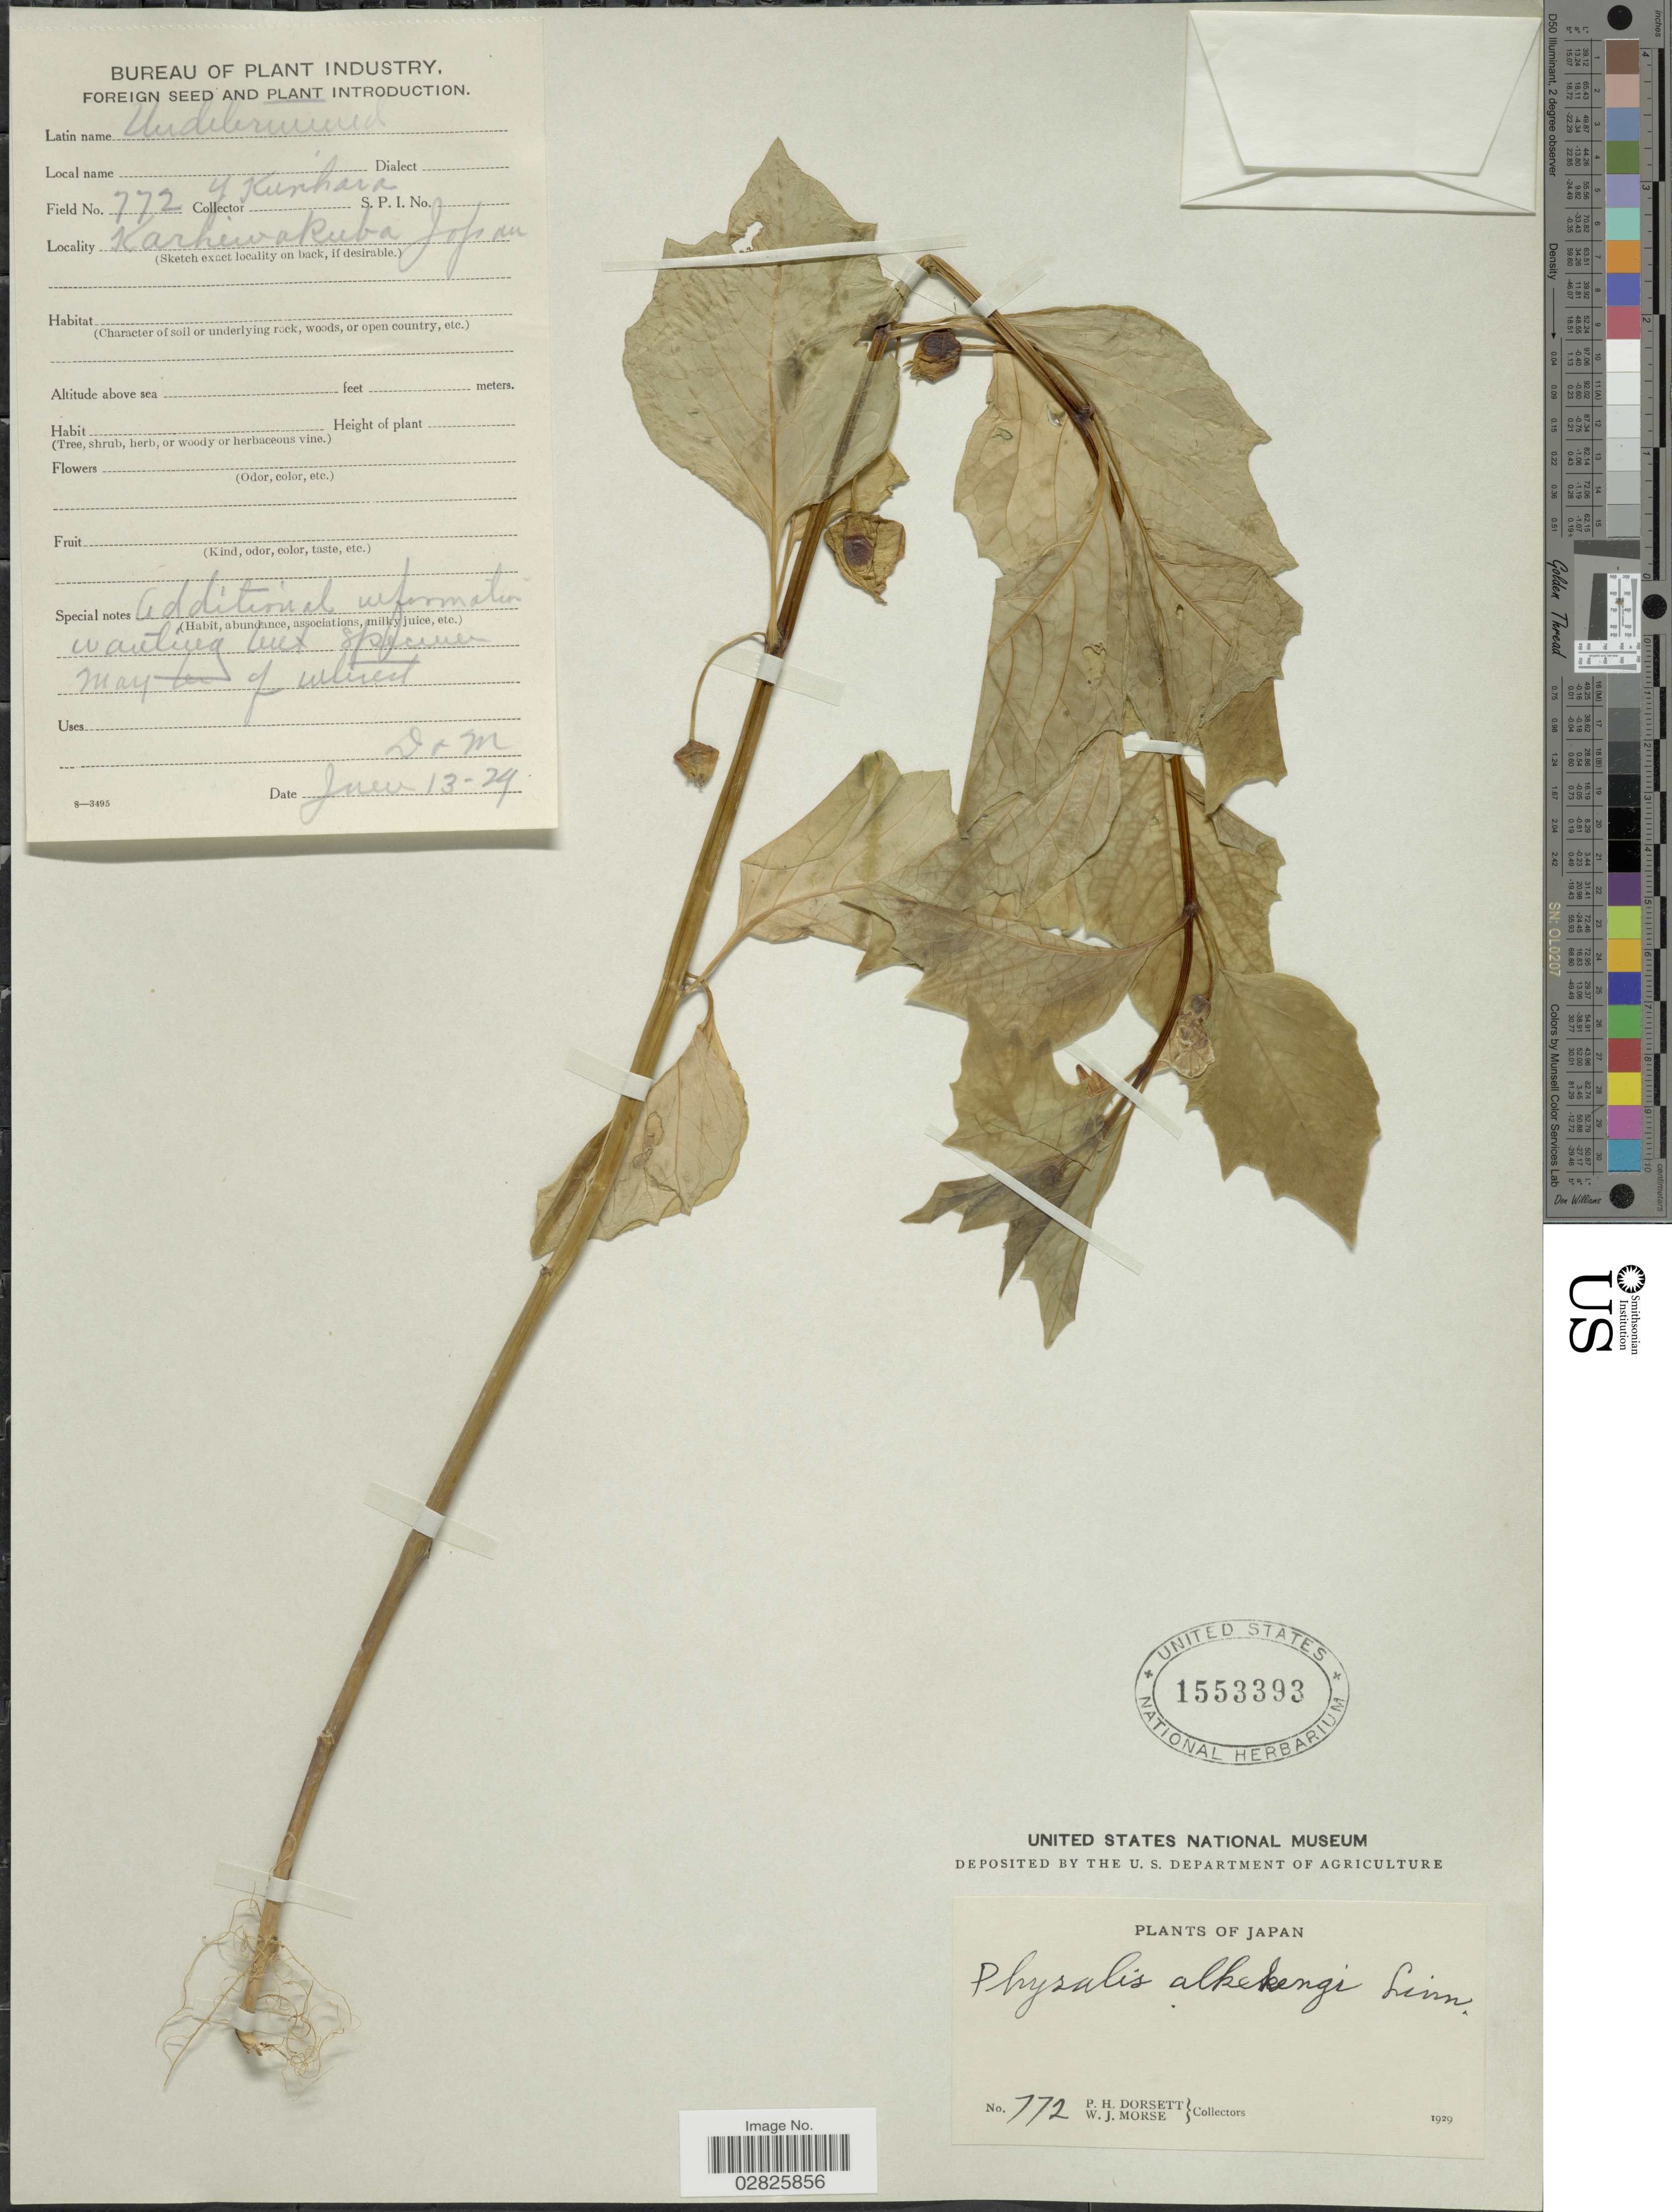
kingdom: Plantae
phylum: Tracheophyta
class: Magnoliopsida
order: Solanales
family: Solanaceae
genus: Physalis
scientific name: Physalis alkekengi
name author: L.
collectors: P. H. Dorsett & W. J. Morse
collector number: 772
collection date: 1929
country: Japan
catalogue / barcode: US 1553393